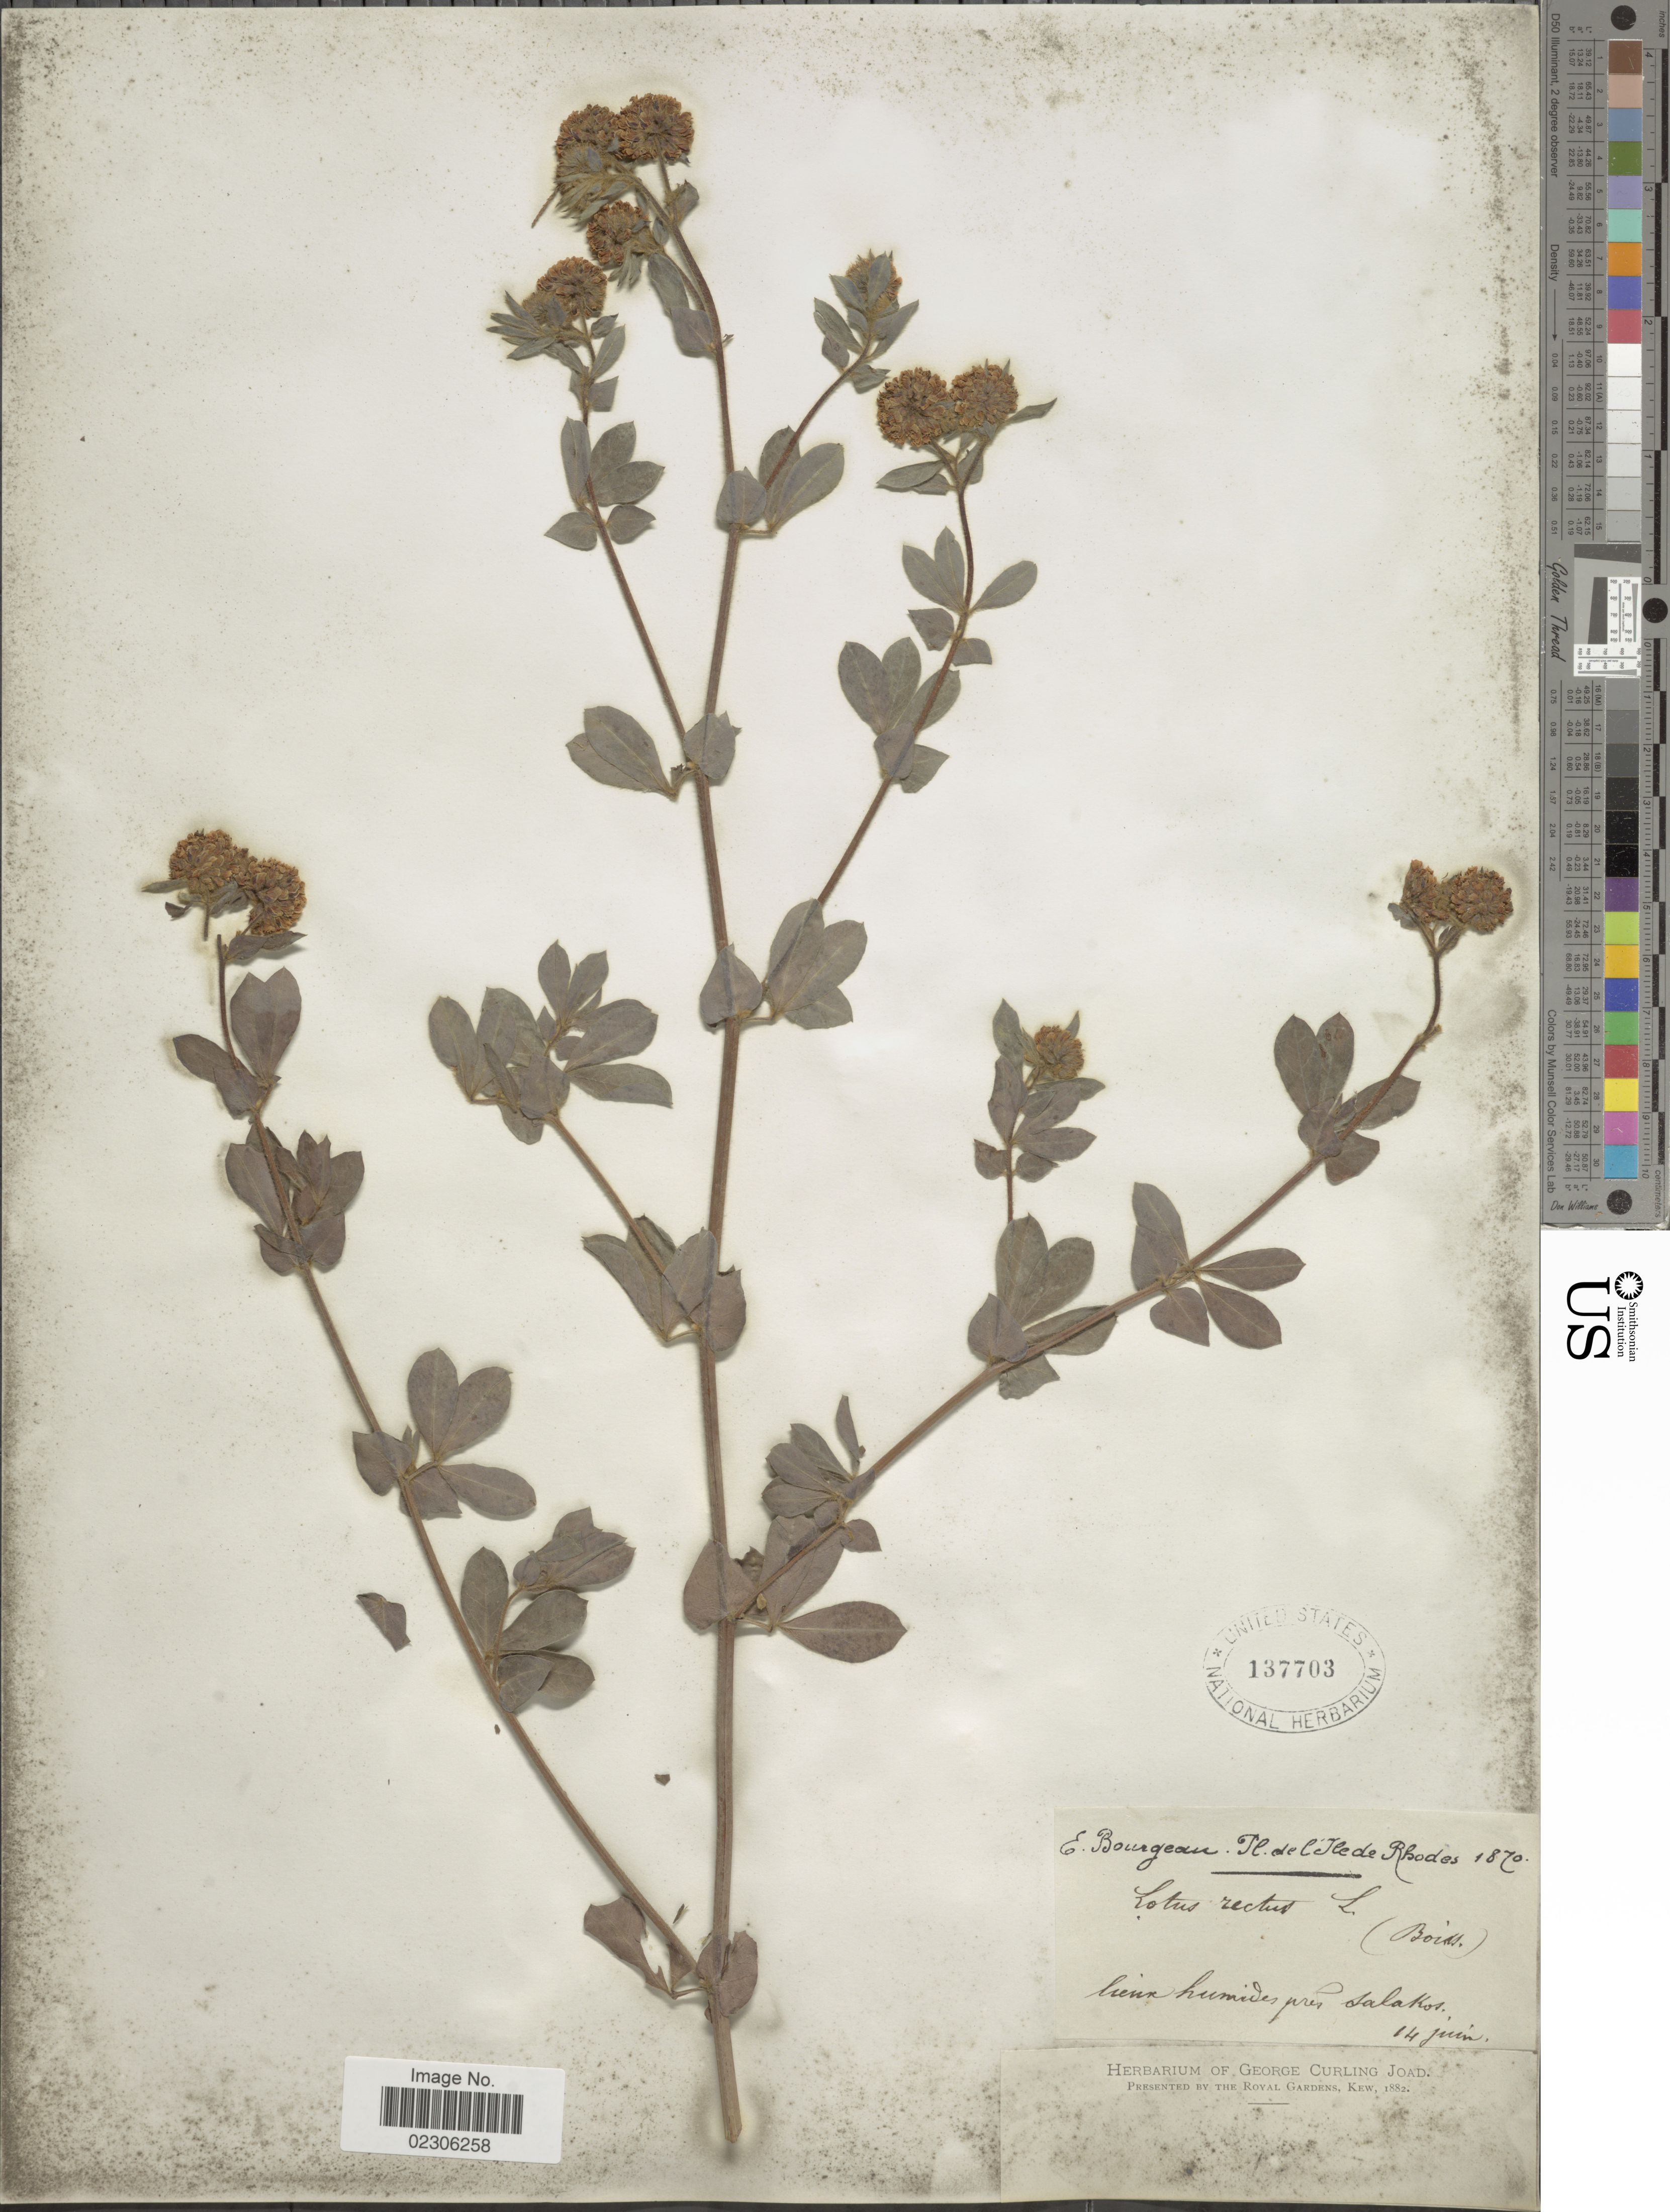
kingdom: Plantae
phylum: Tracheophyta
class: Magnoliopsida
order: Fabales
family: Fabaceae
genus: Dorycnium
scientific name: Dorycnium rectum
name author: (L.) Ser.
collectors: E. Bourgeau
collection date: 1870-06-14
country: Greece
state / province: South Aegean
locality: Pl. de H. de Rhodes, Lieux humides pres salatos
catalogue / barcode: US 137703